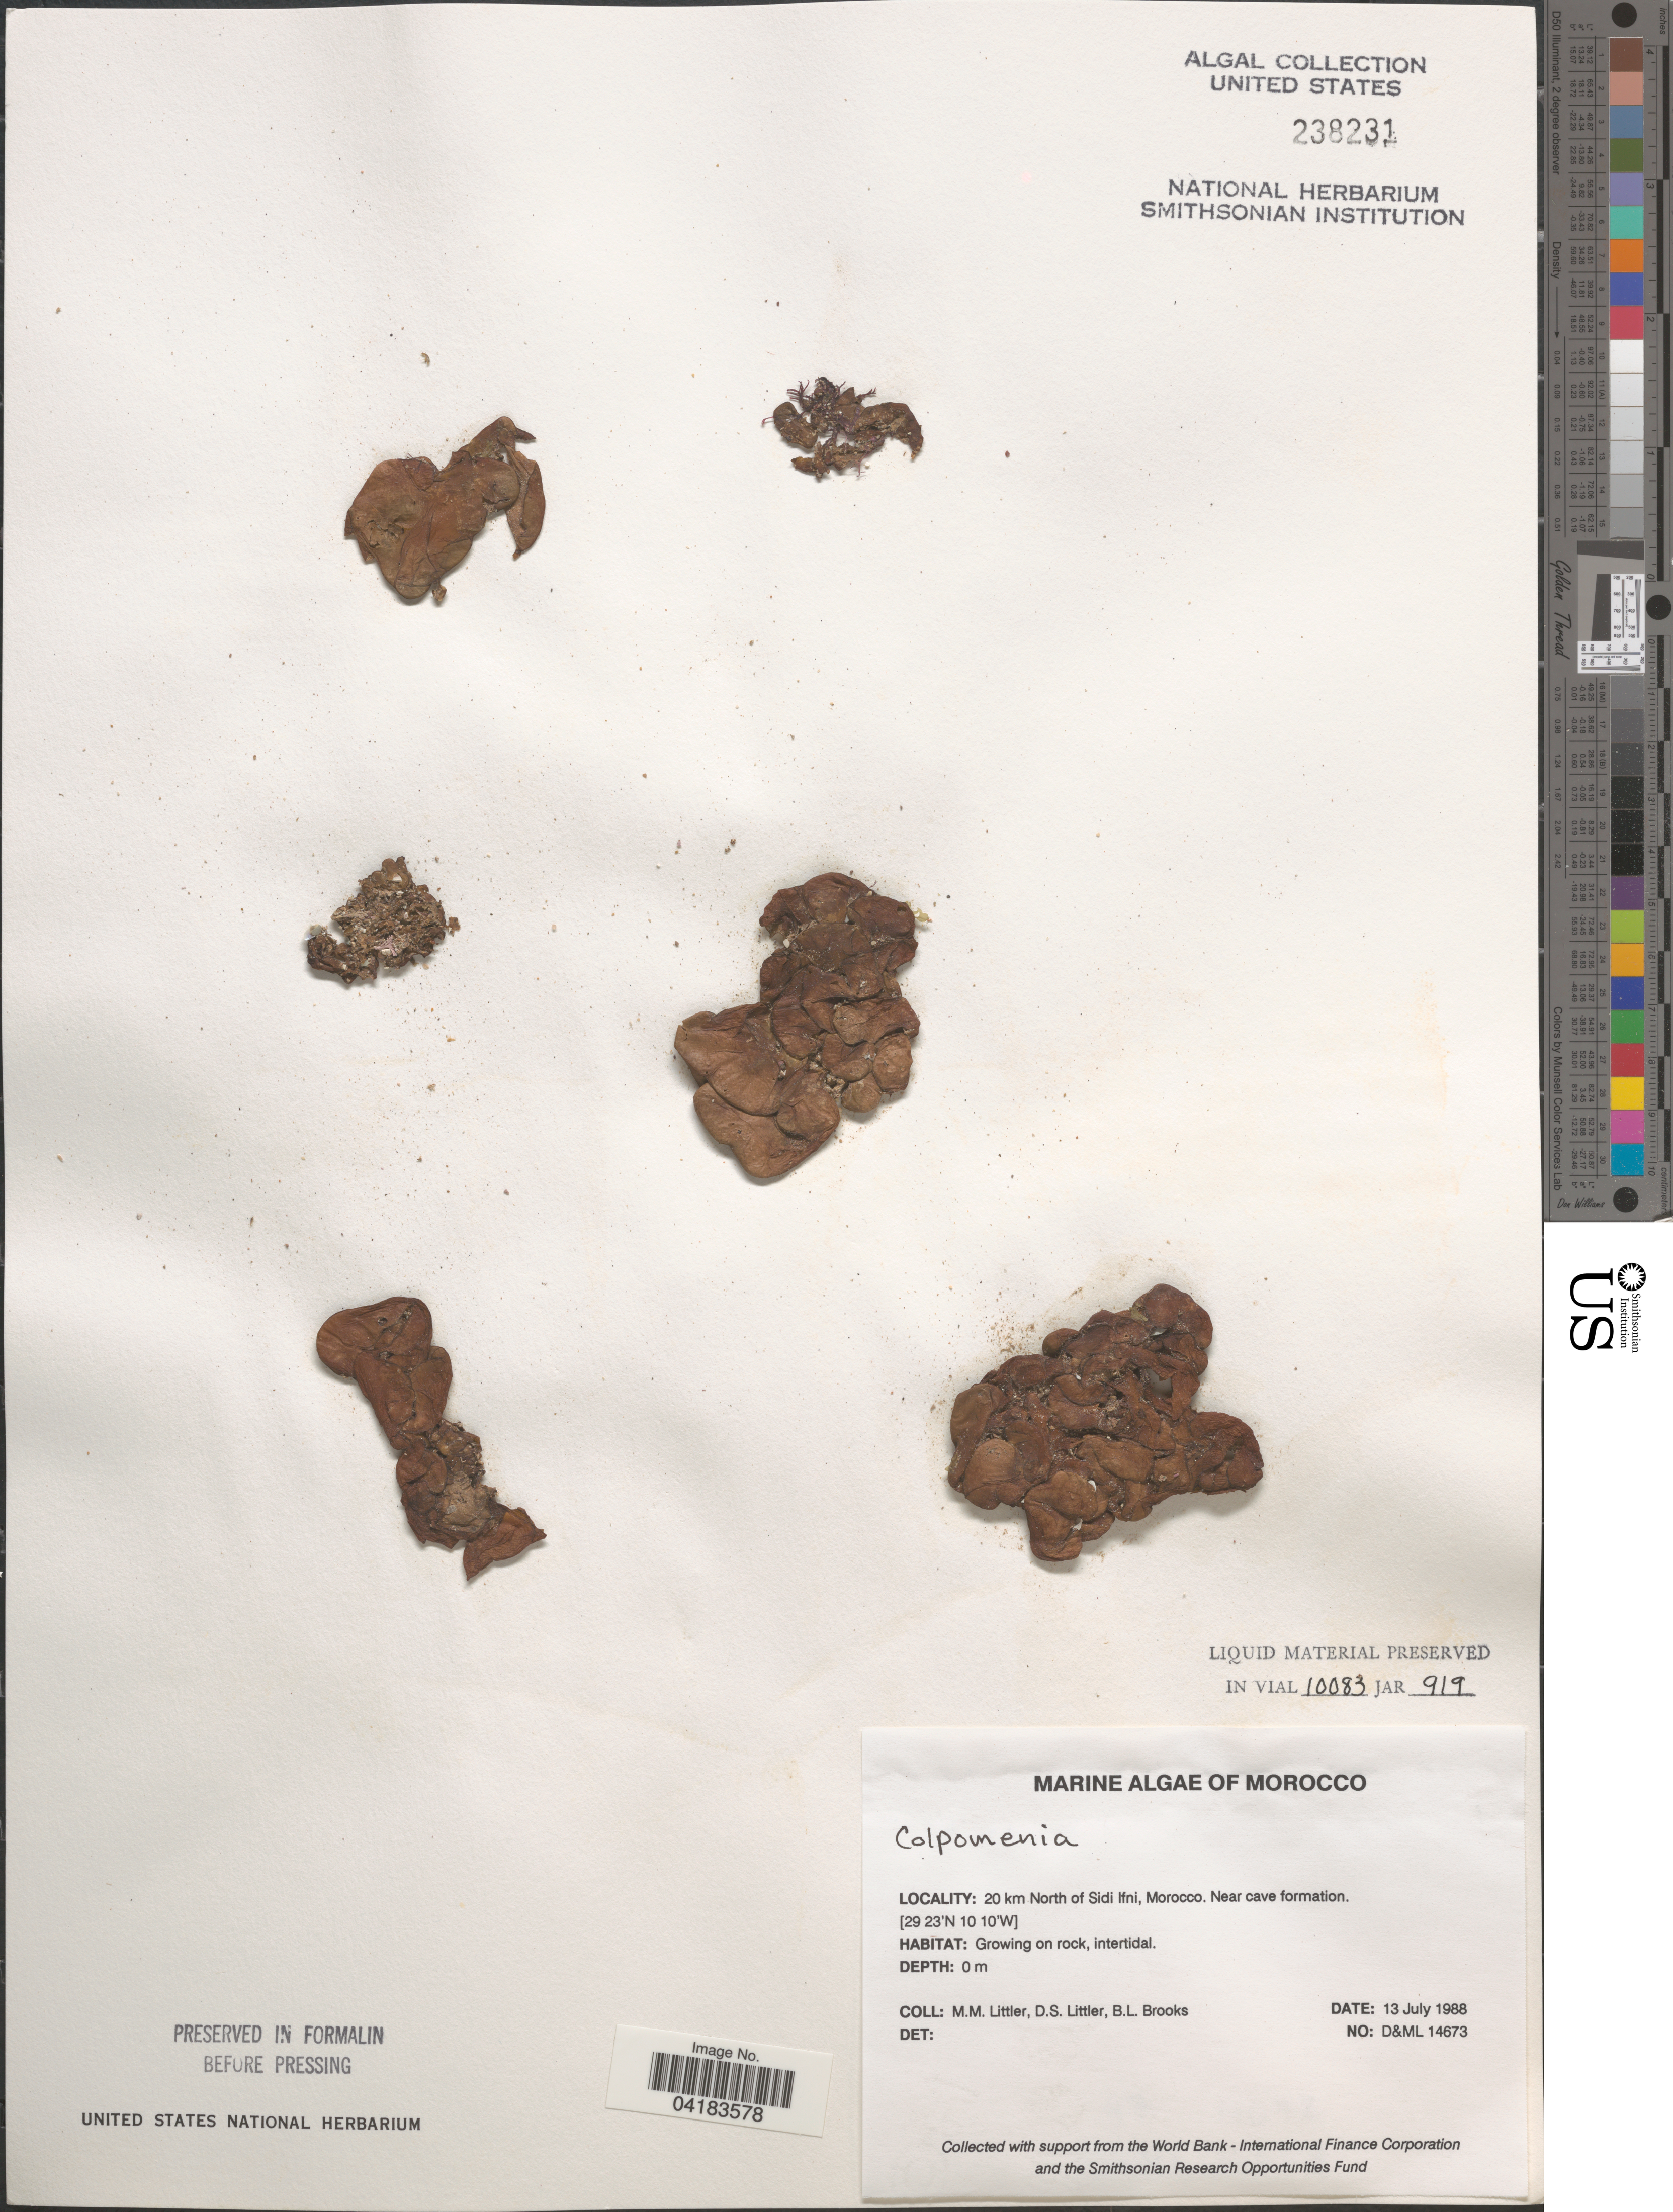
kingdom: Chromista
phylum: Ochrophyta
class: Phaeophyceae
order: Scytosiphonales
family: Scytosiphonaceae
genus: Colpomenia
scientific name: Colpomenia sp.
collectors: D. S. Littler & B. Brooks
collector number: D&ML14673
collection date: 1988-07-13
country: Morocco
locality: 20 km North of Sidi Ifni. Near cave information.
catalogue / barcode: US 238231